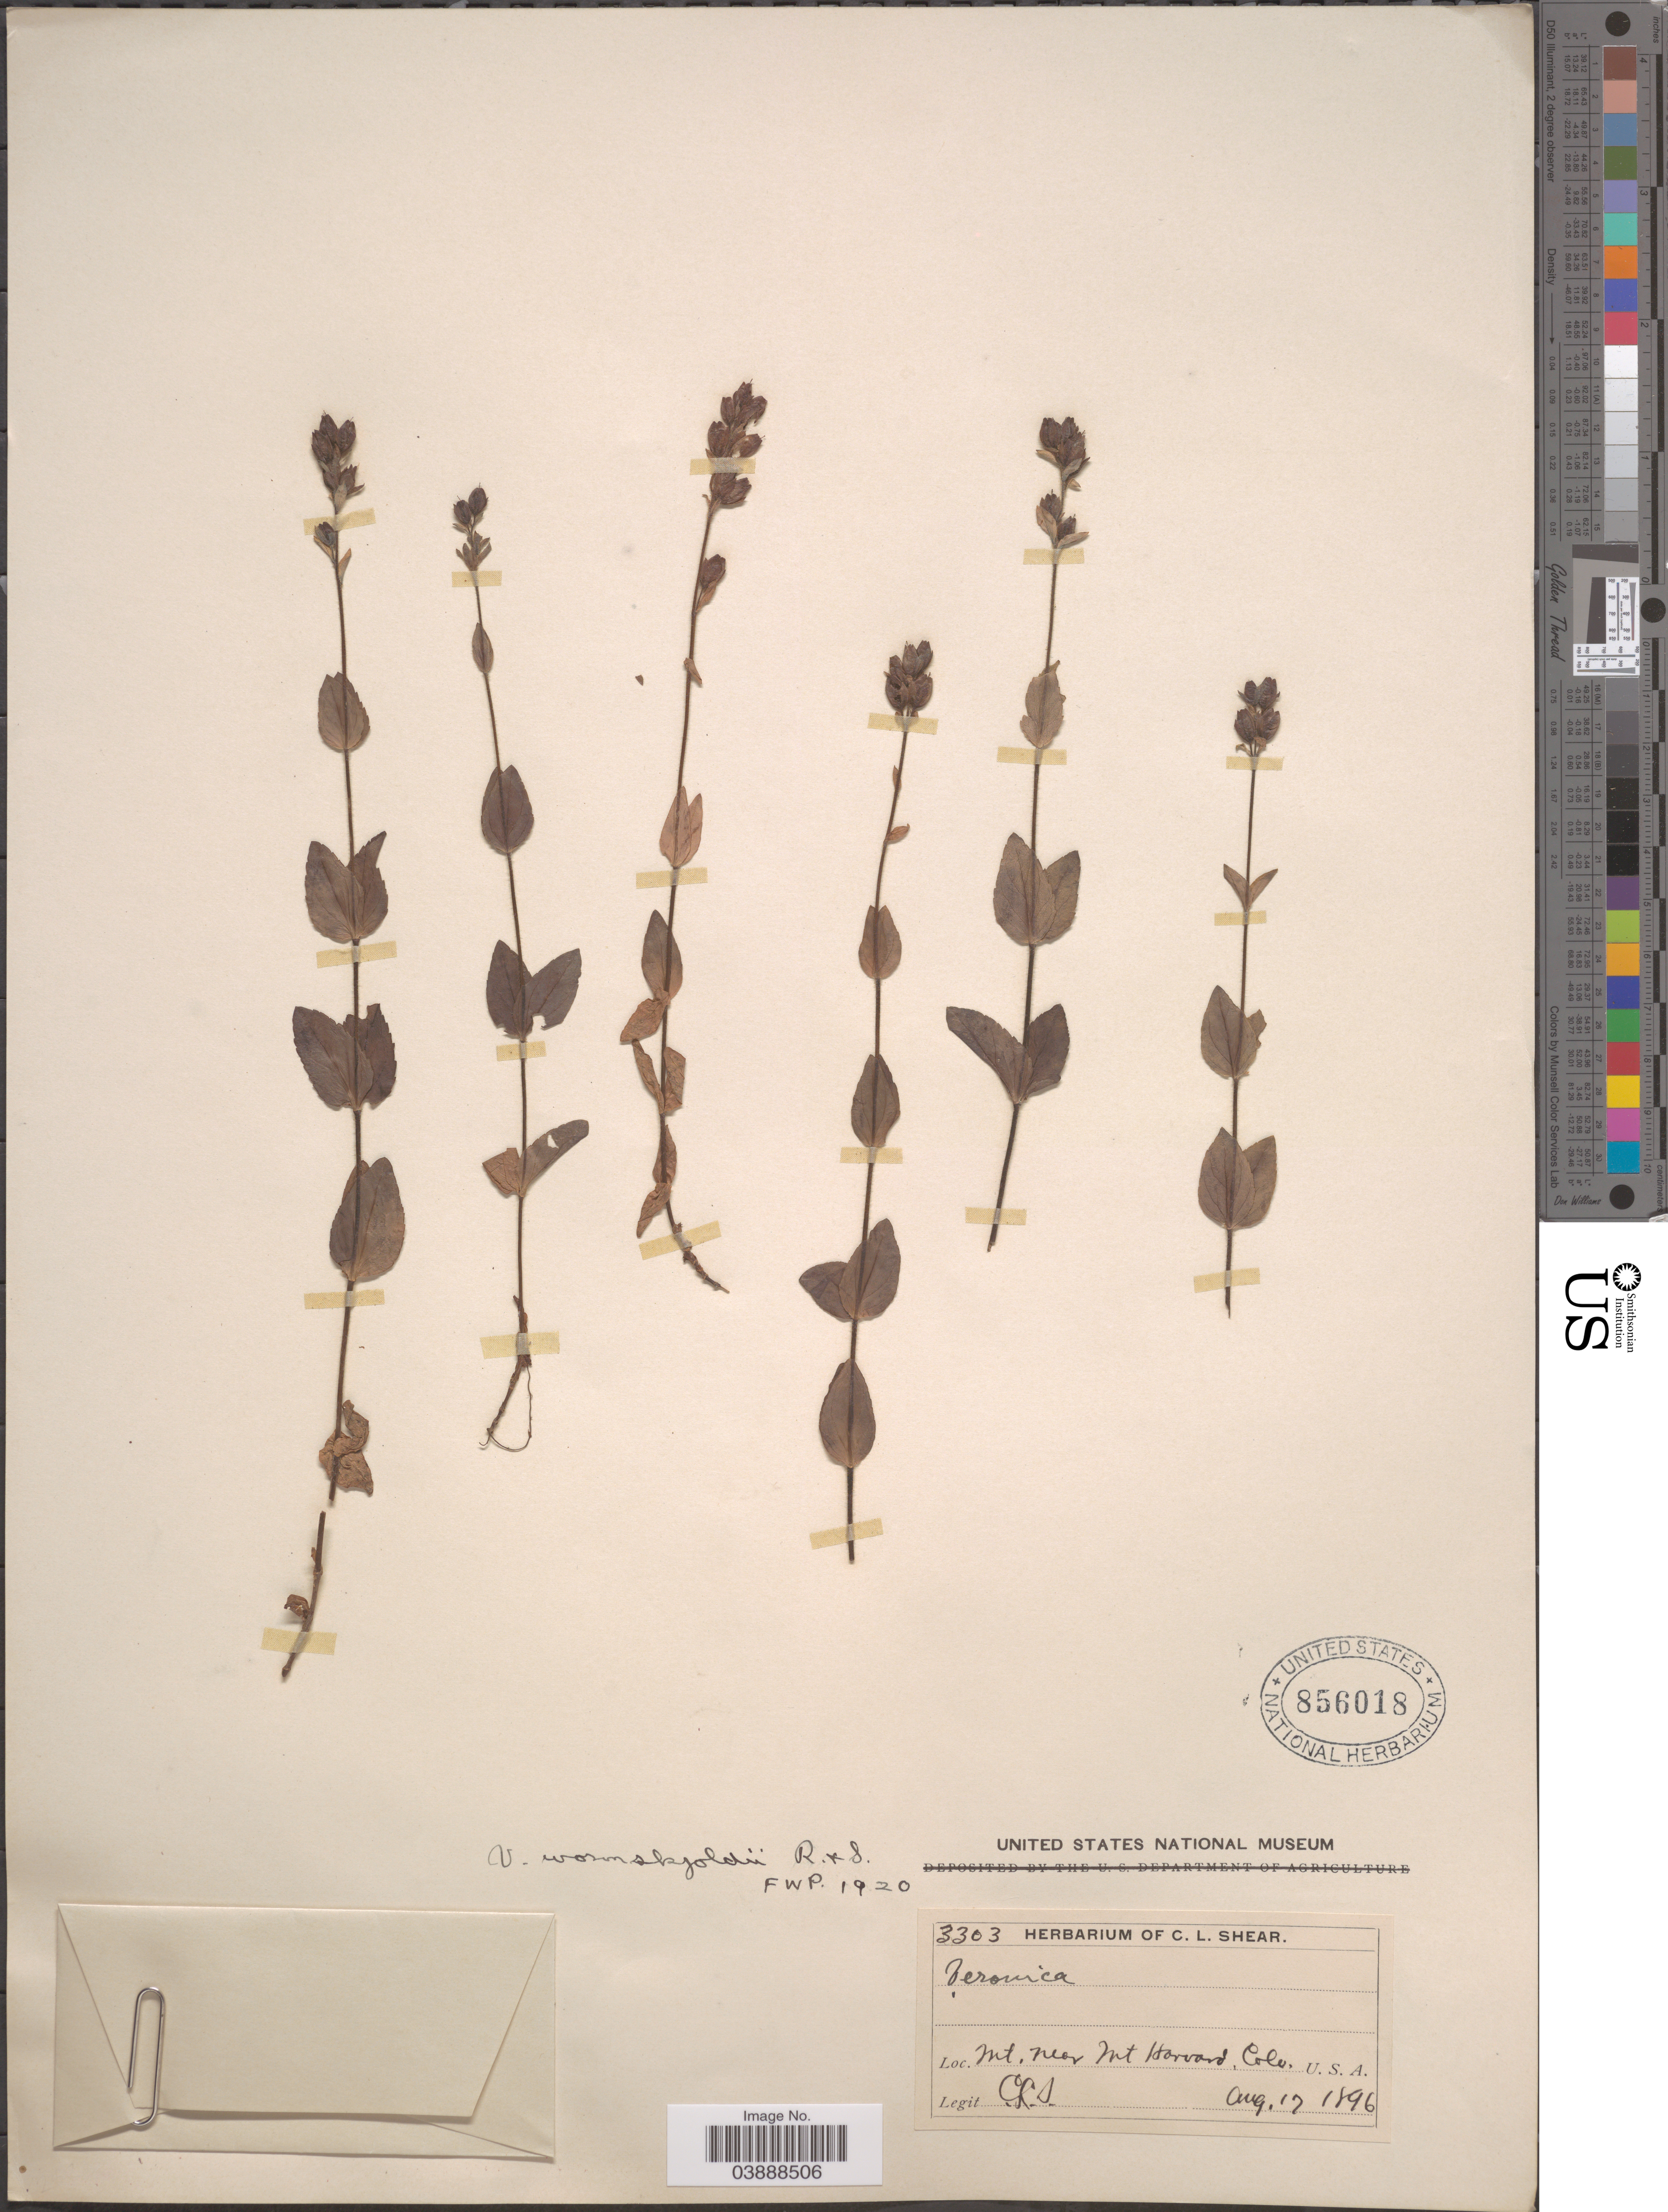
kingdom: Plantae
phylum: Tracheophyta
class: Magnoliopsida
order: Lamiales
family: Plantaginaceae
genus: Veronica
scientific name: Veronica wormskjoldii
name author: Roem. & Schult.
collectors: C. L. Shear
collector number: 3303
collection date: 1896-08-17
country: United States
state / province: Colorado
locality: Mt. near Mt. Howard.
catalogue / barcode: US 856018